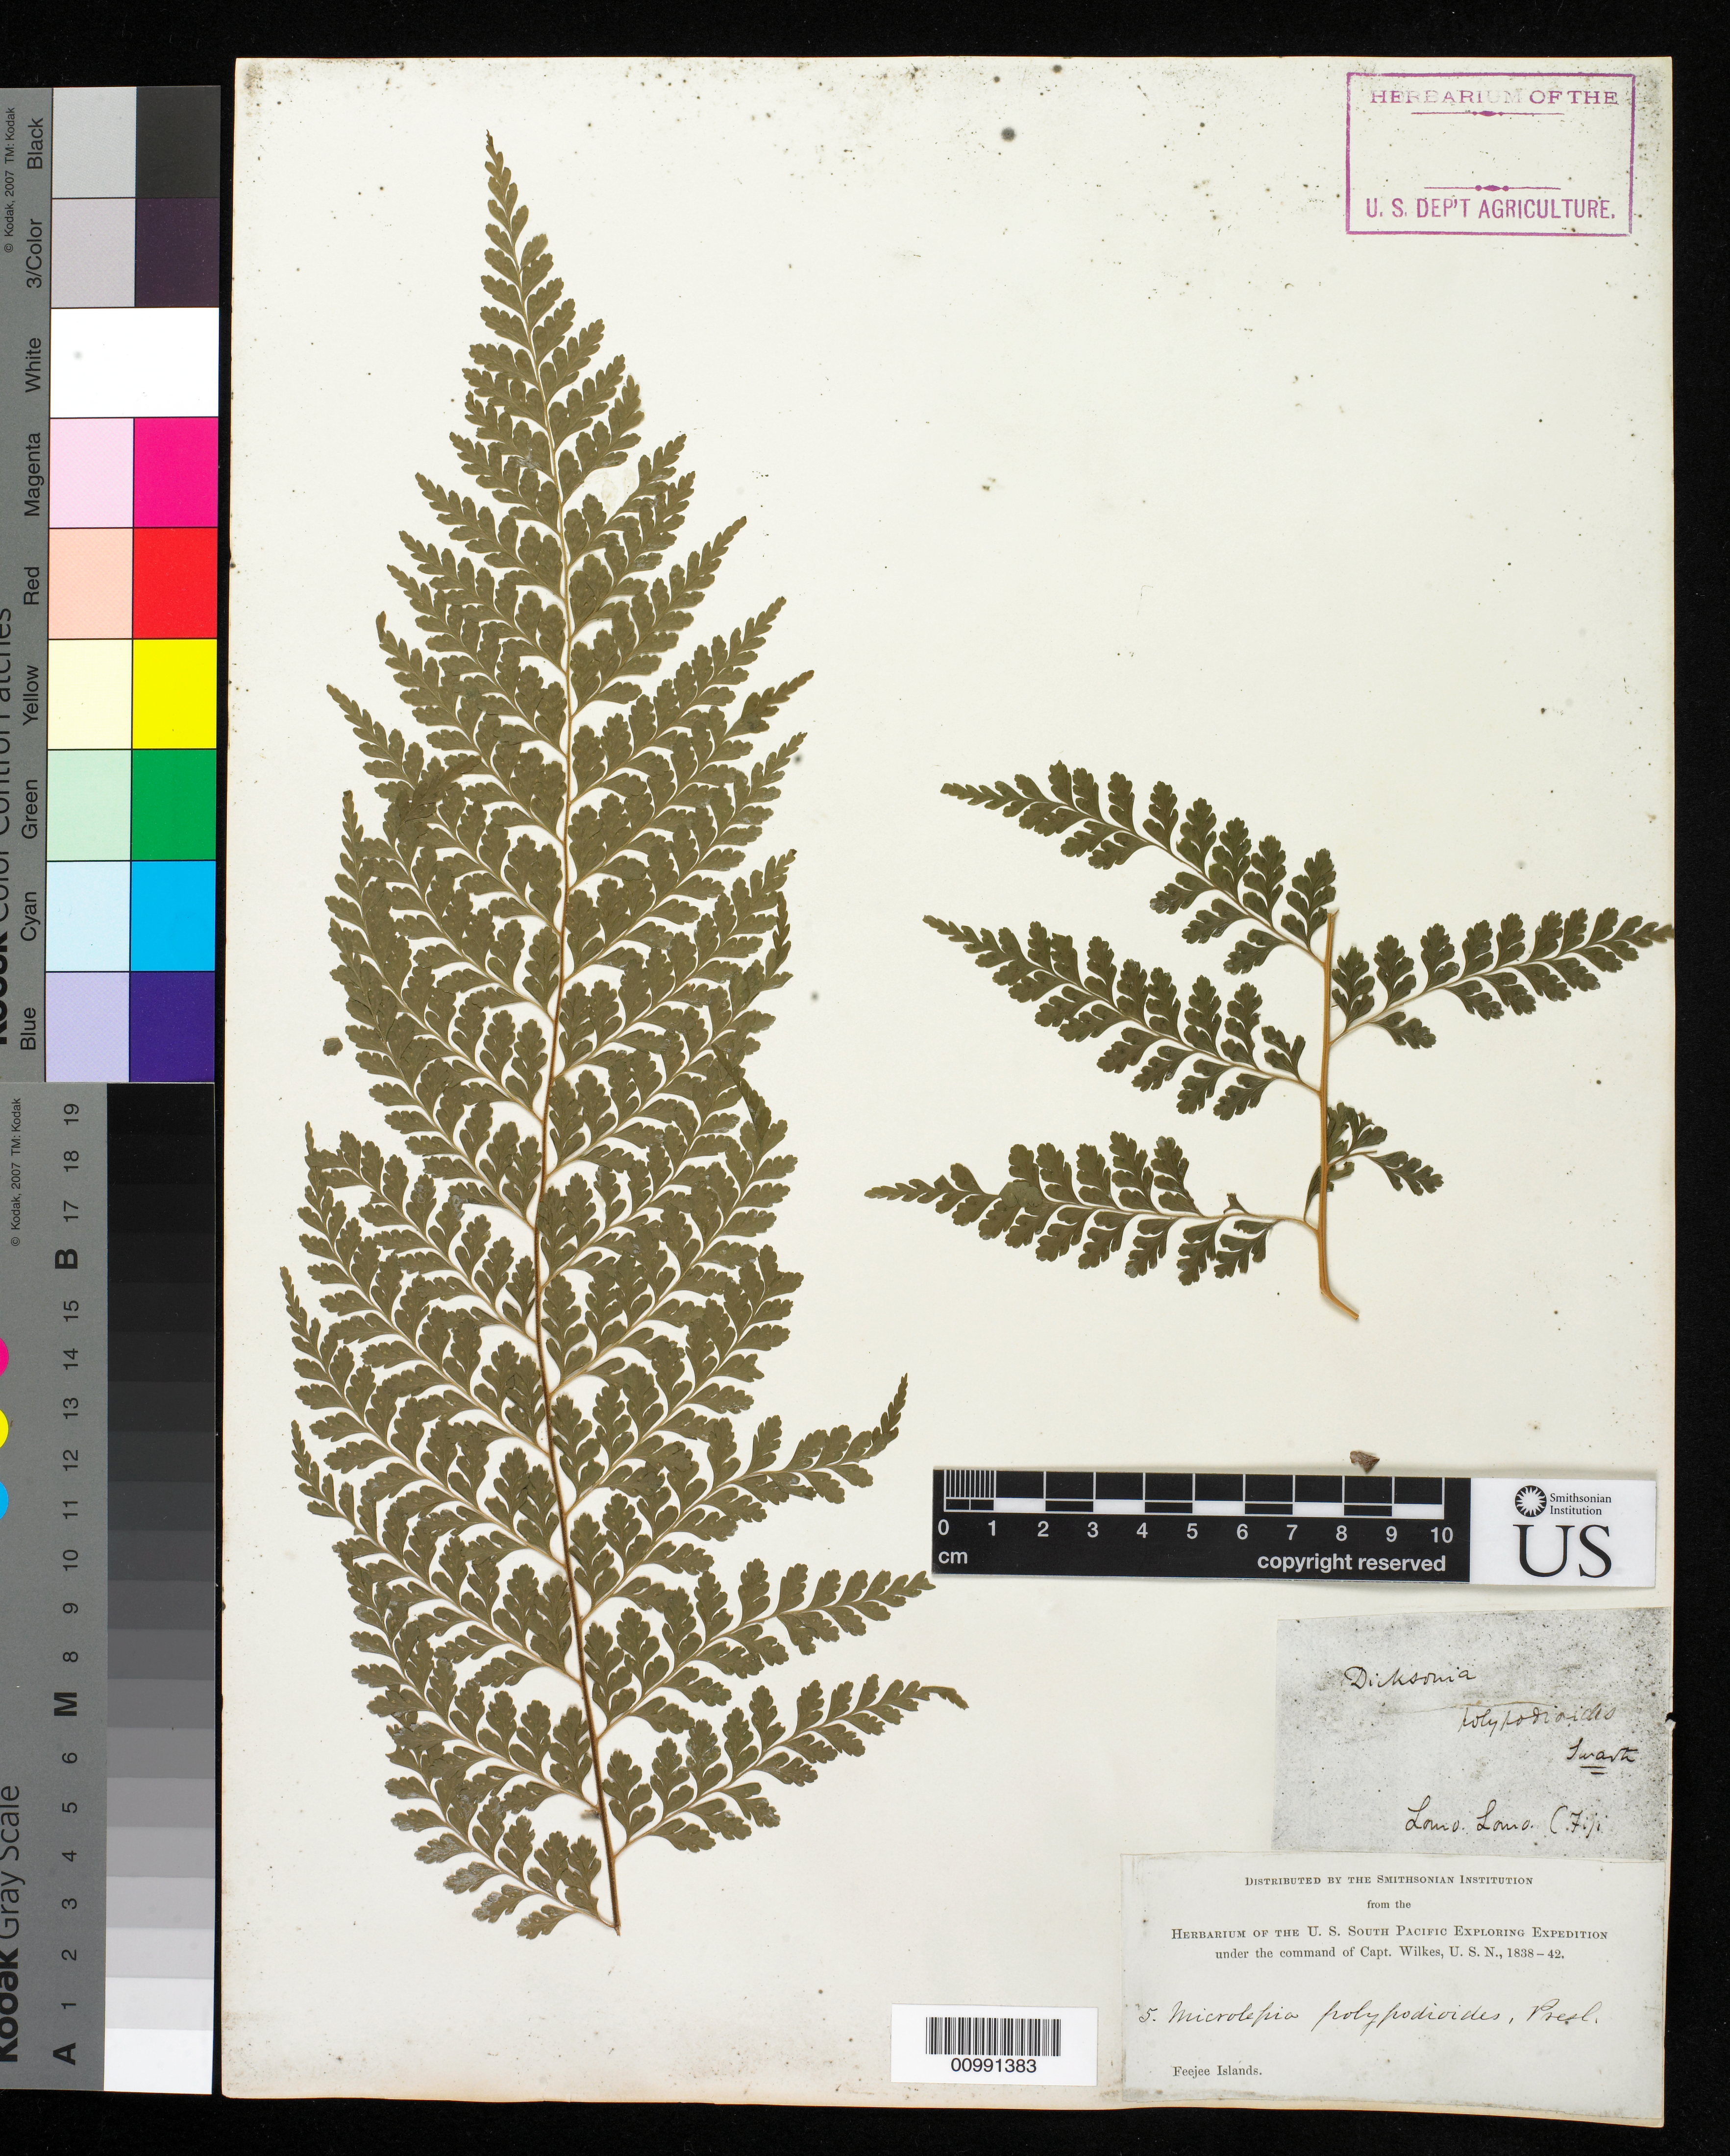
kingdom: Plantae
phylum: Tracheophyta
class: Polypodiopsida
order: Polypodiales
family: Dennstaedtiaceae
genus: Microlepia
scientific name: Microlepia speluncae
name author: (L.) T. Moore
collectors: Wilkes Explor. Exped.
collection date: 1838/1842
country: Fiji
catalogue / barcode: US 98705